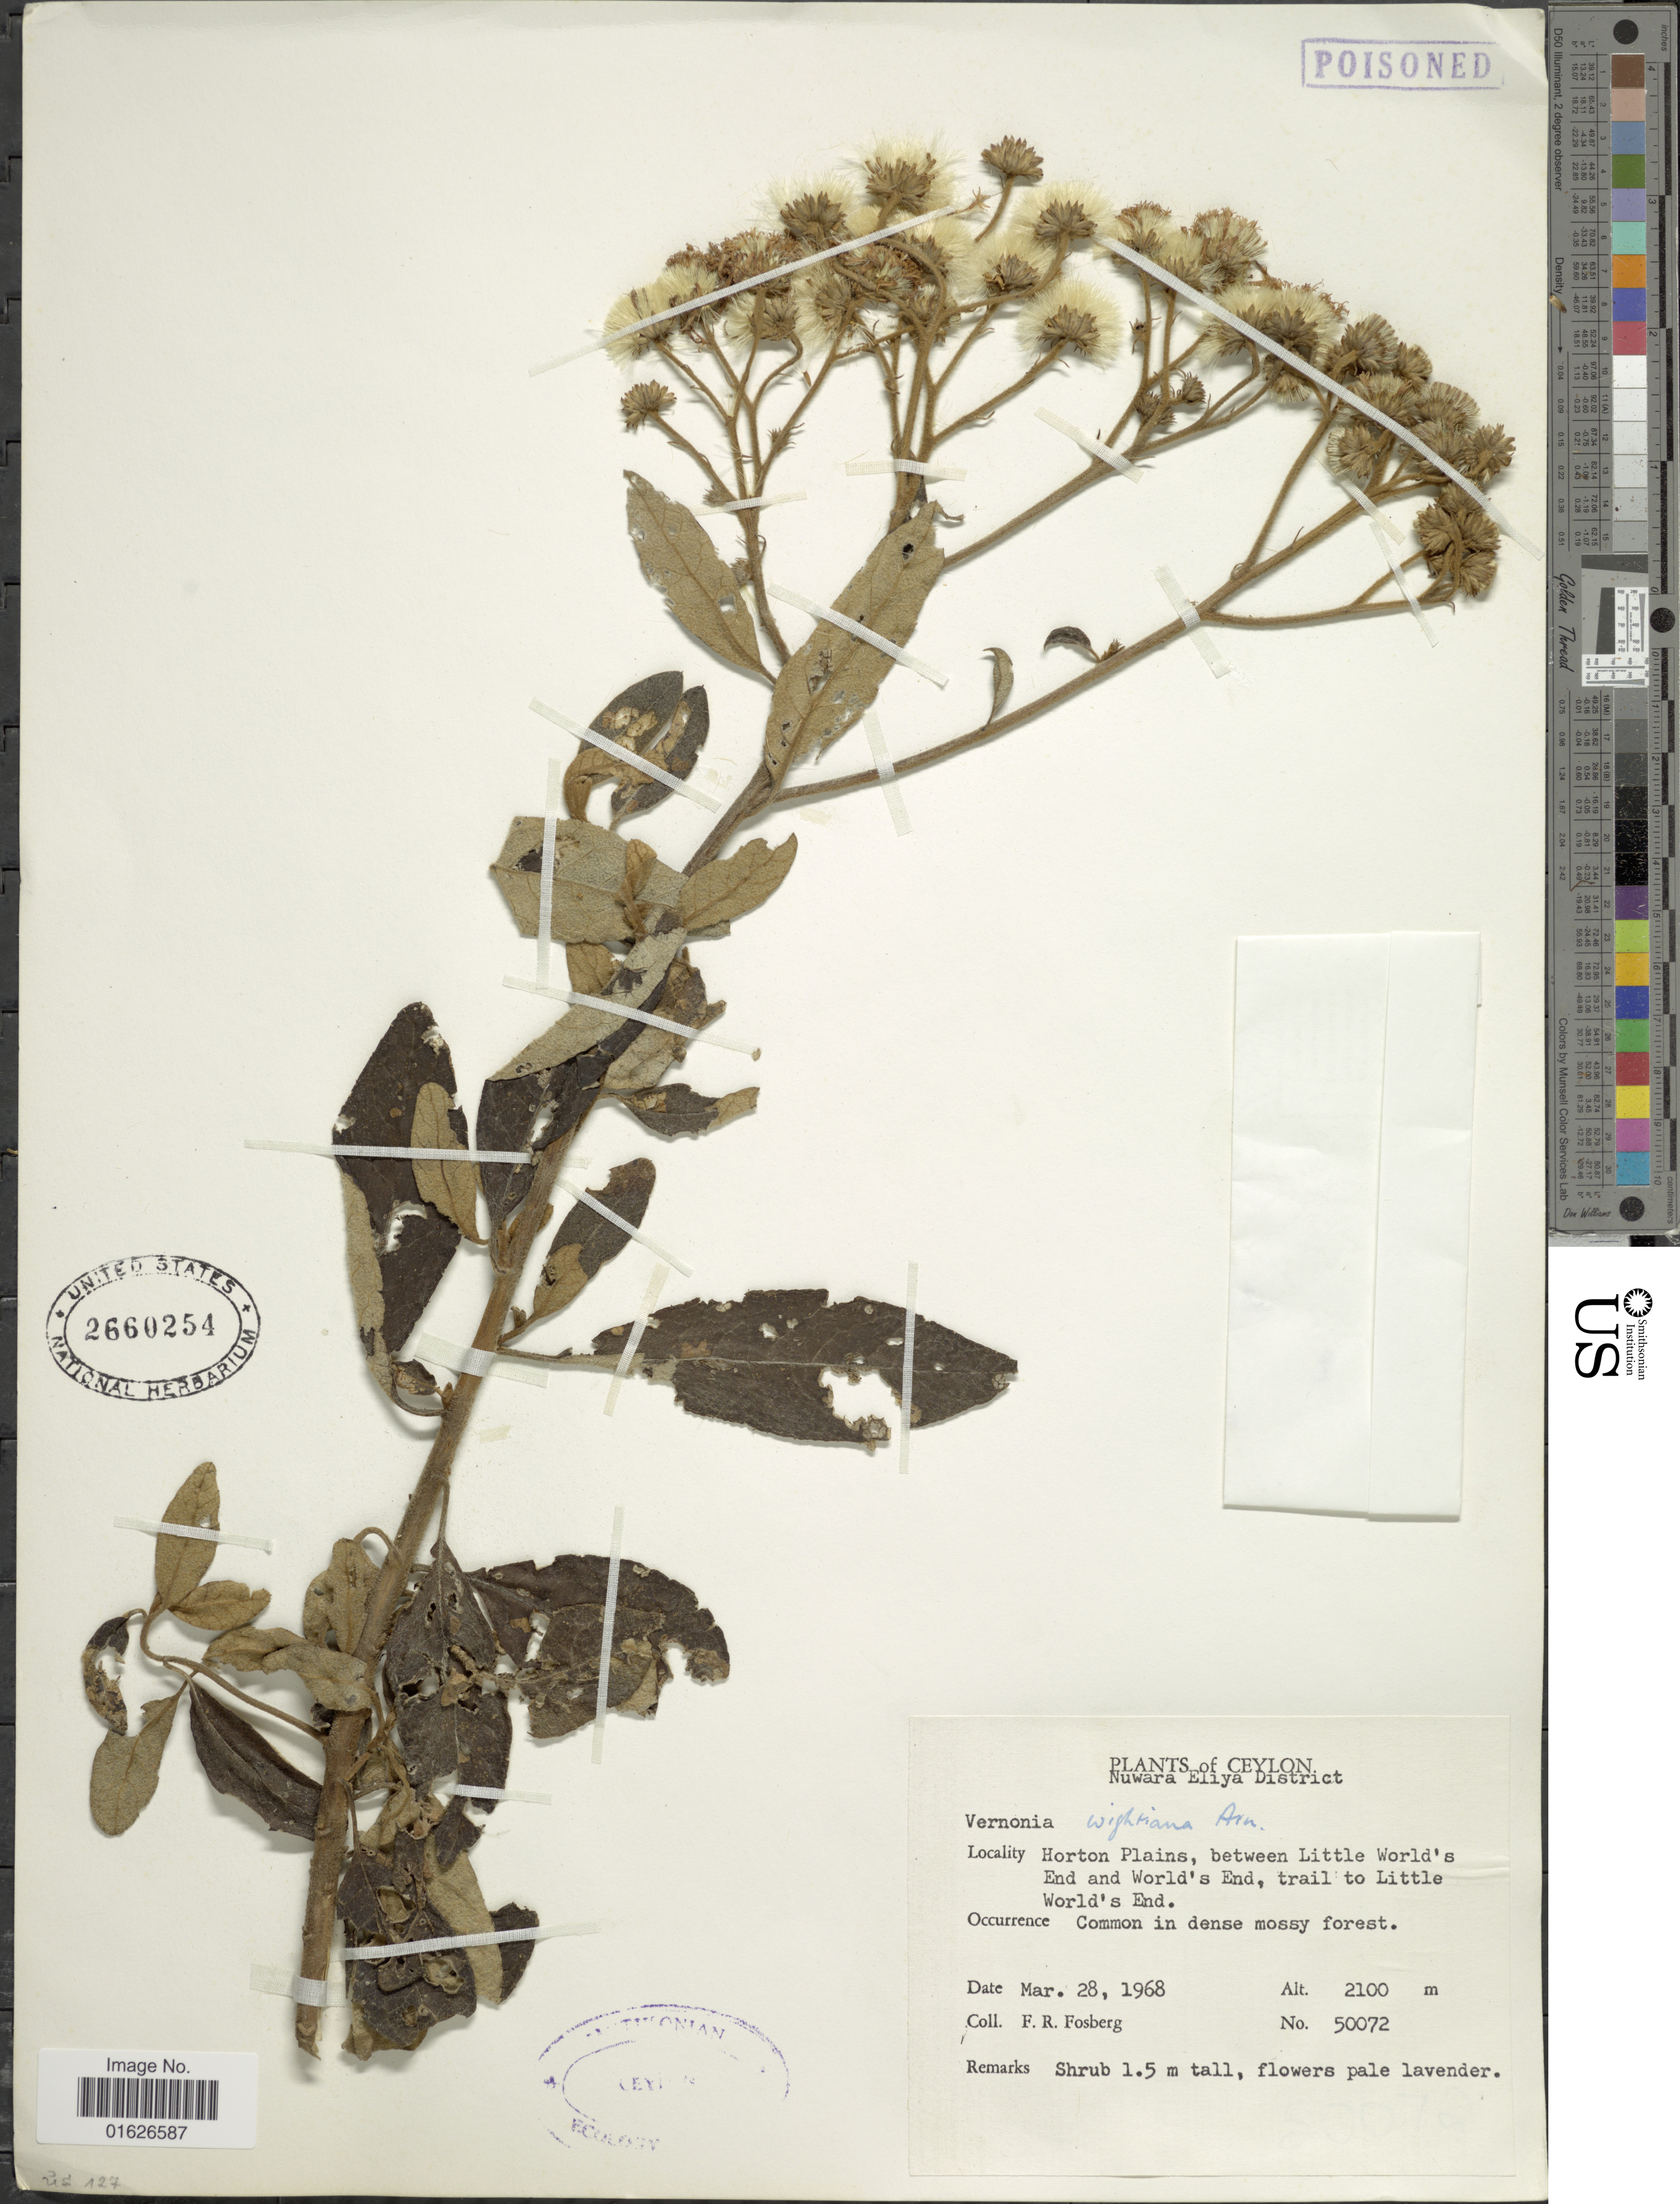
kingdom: Plantae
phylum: Tracheophyta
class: Magnoliopsida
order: Asterales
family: Asteraceae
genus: Uniyala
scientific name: Uniyala wightiana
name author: (Arn.) H. Rob. & Skvarla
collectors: F. R. Fosberg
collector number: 50072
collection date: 1968-03-28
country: Sri Lanka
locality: Ceylon, Nuwara Eliya District, Horton Plains, between Little World's End and World's End, trail to little World 's End.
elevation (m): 2100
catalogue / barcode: US 2660254